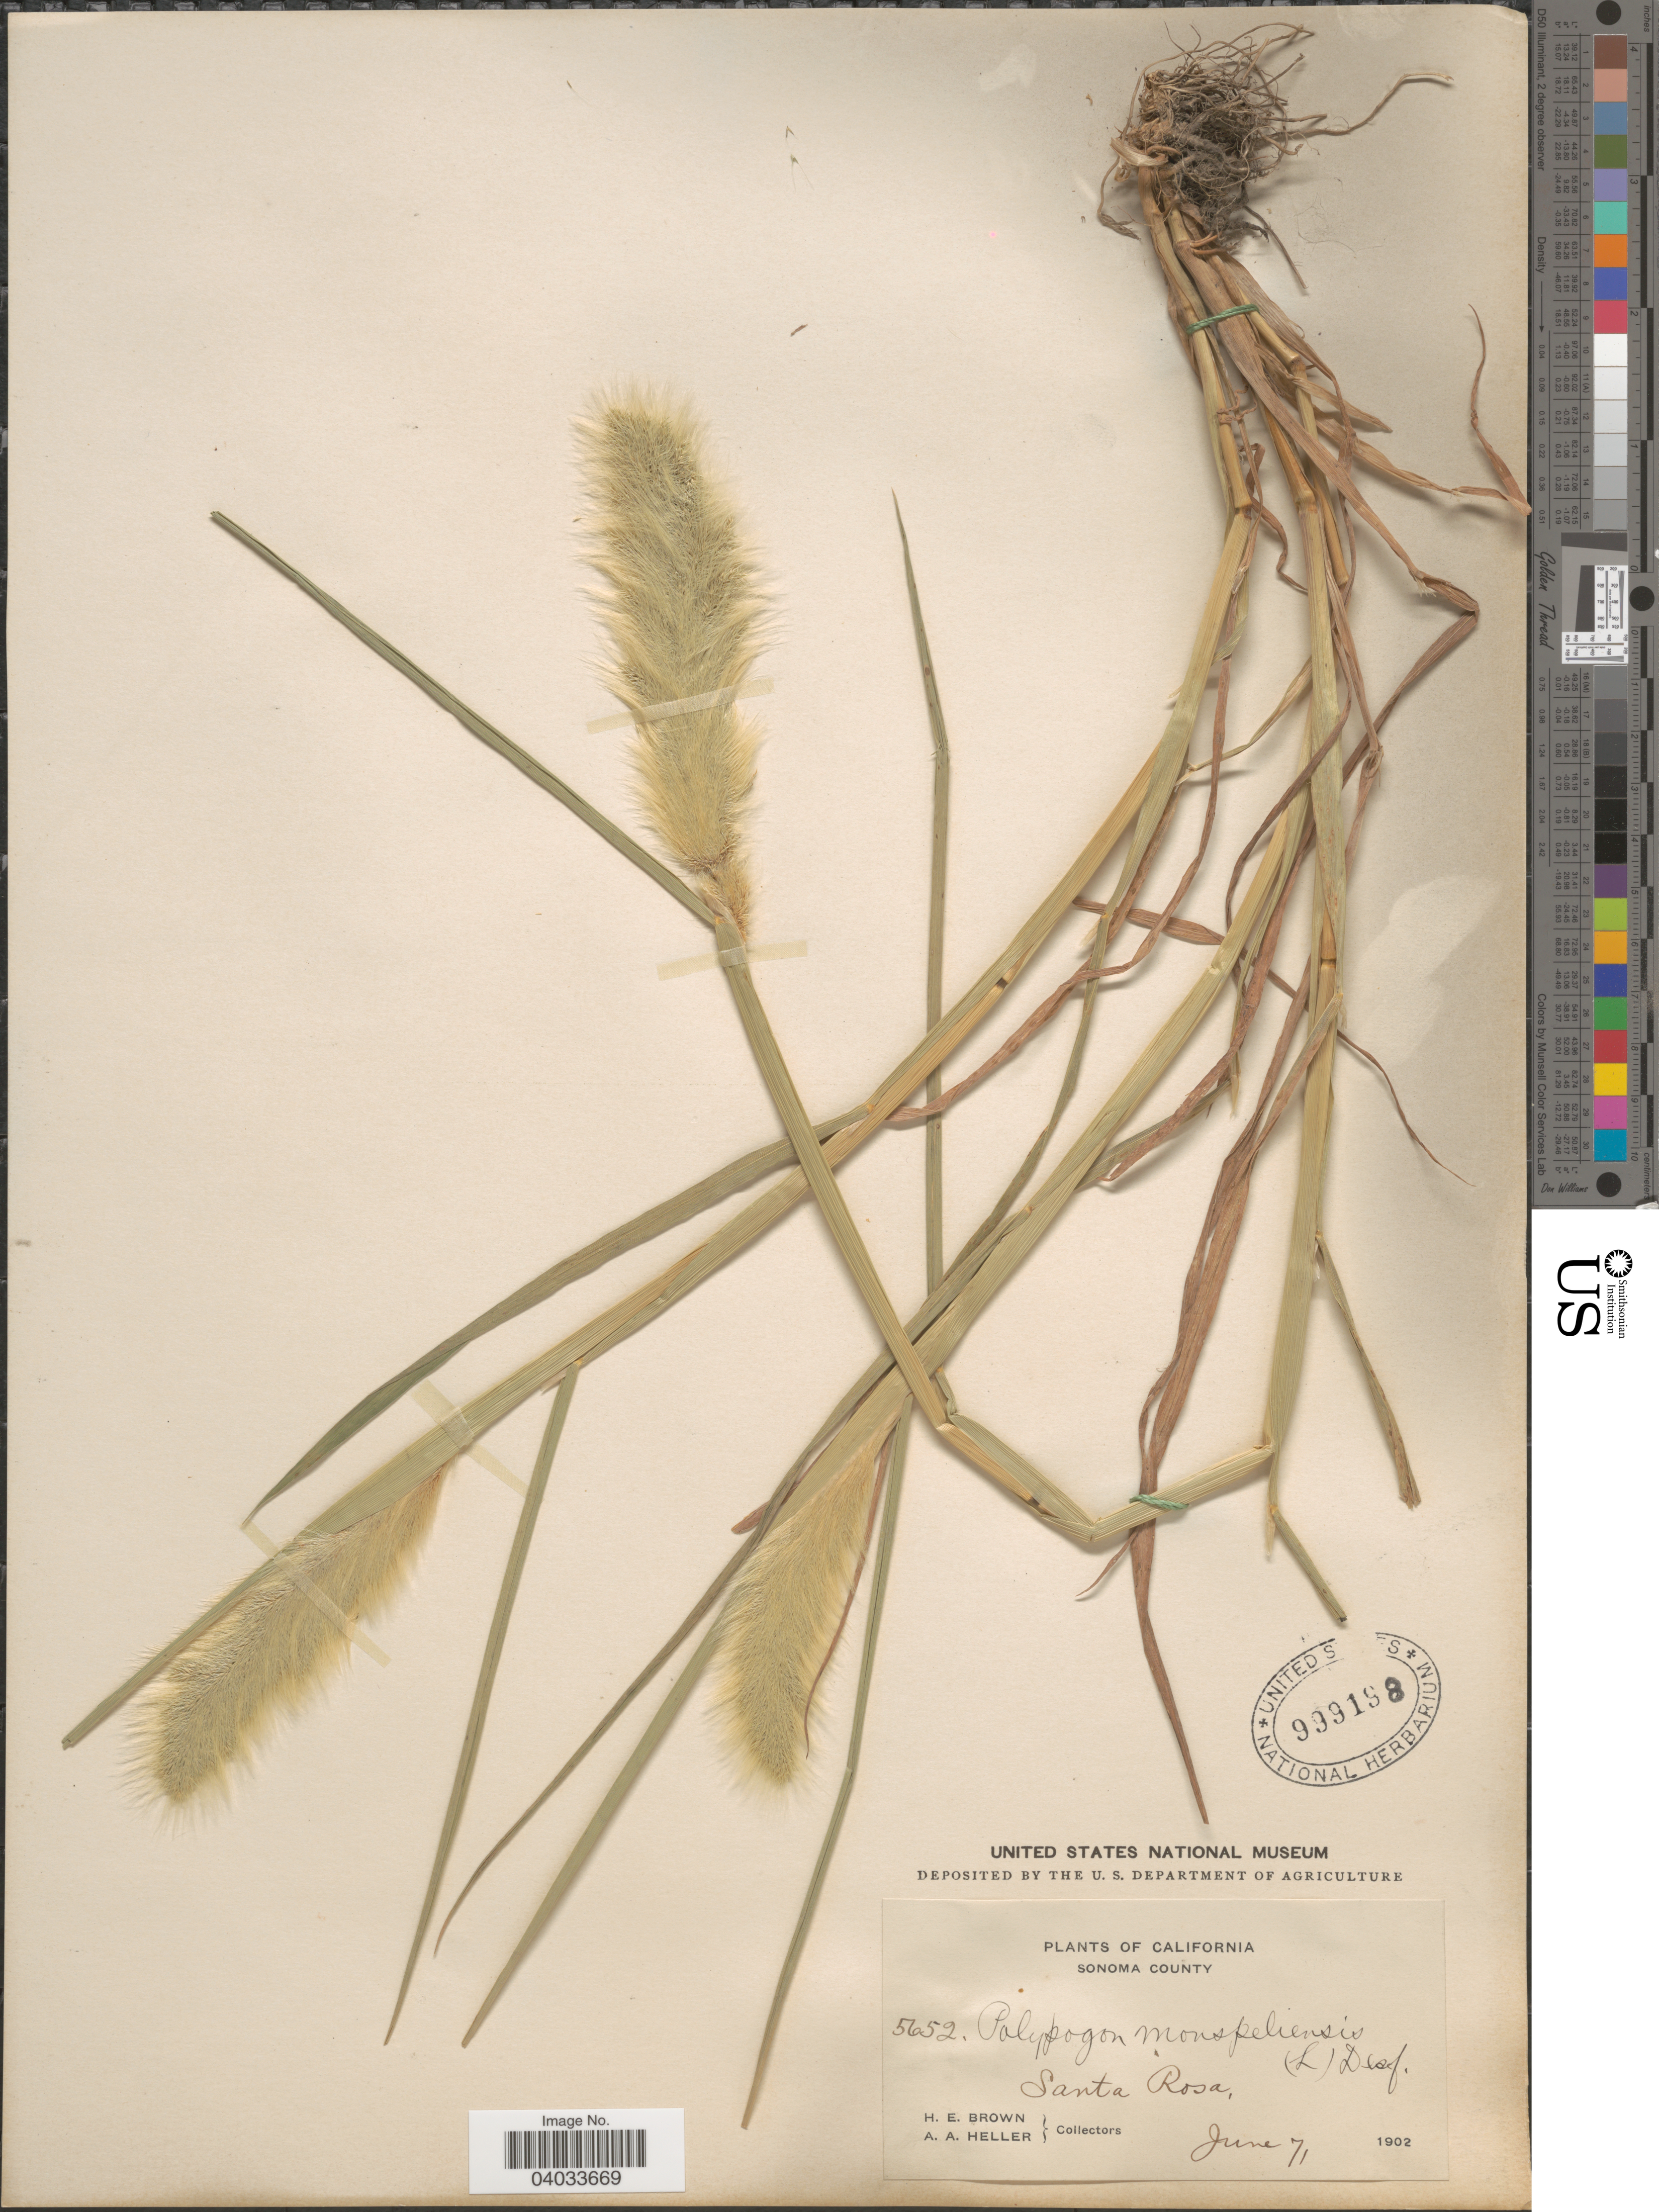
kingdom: Plantae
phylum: Tracheophyta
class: Liliopsida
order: Poales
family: Poaceae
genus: Polypogon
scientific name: Polypogon monspeliensis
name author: (L.) Desf.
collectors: H. E. Brown & A. A. Heller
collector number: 5652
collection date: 1902-06-07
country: United States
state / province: California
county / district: Sonoma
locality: Sonoma County. Santa Rosa.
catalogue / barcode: US 999198